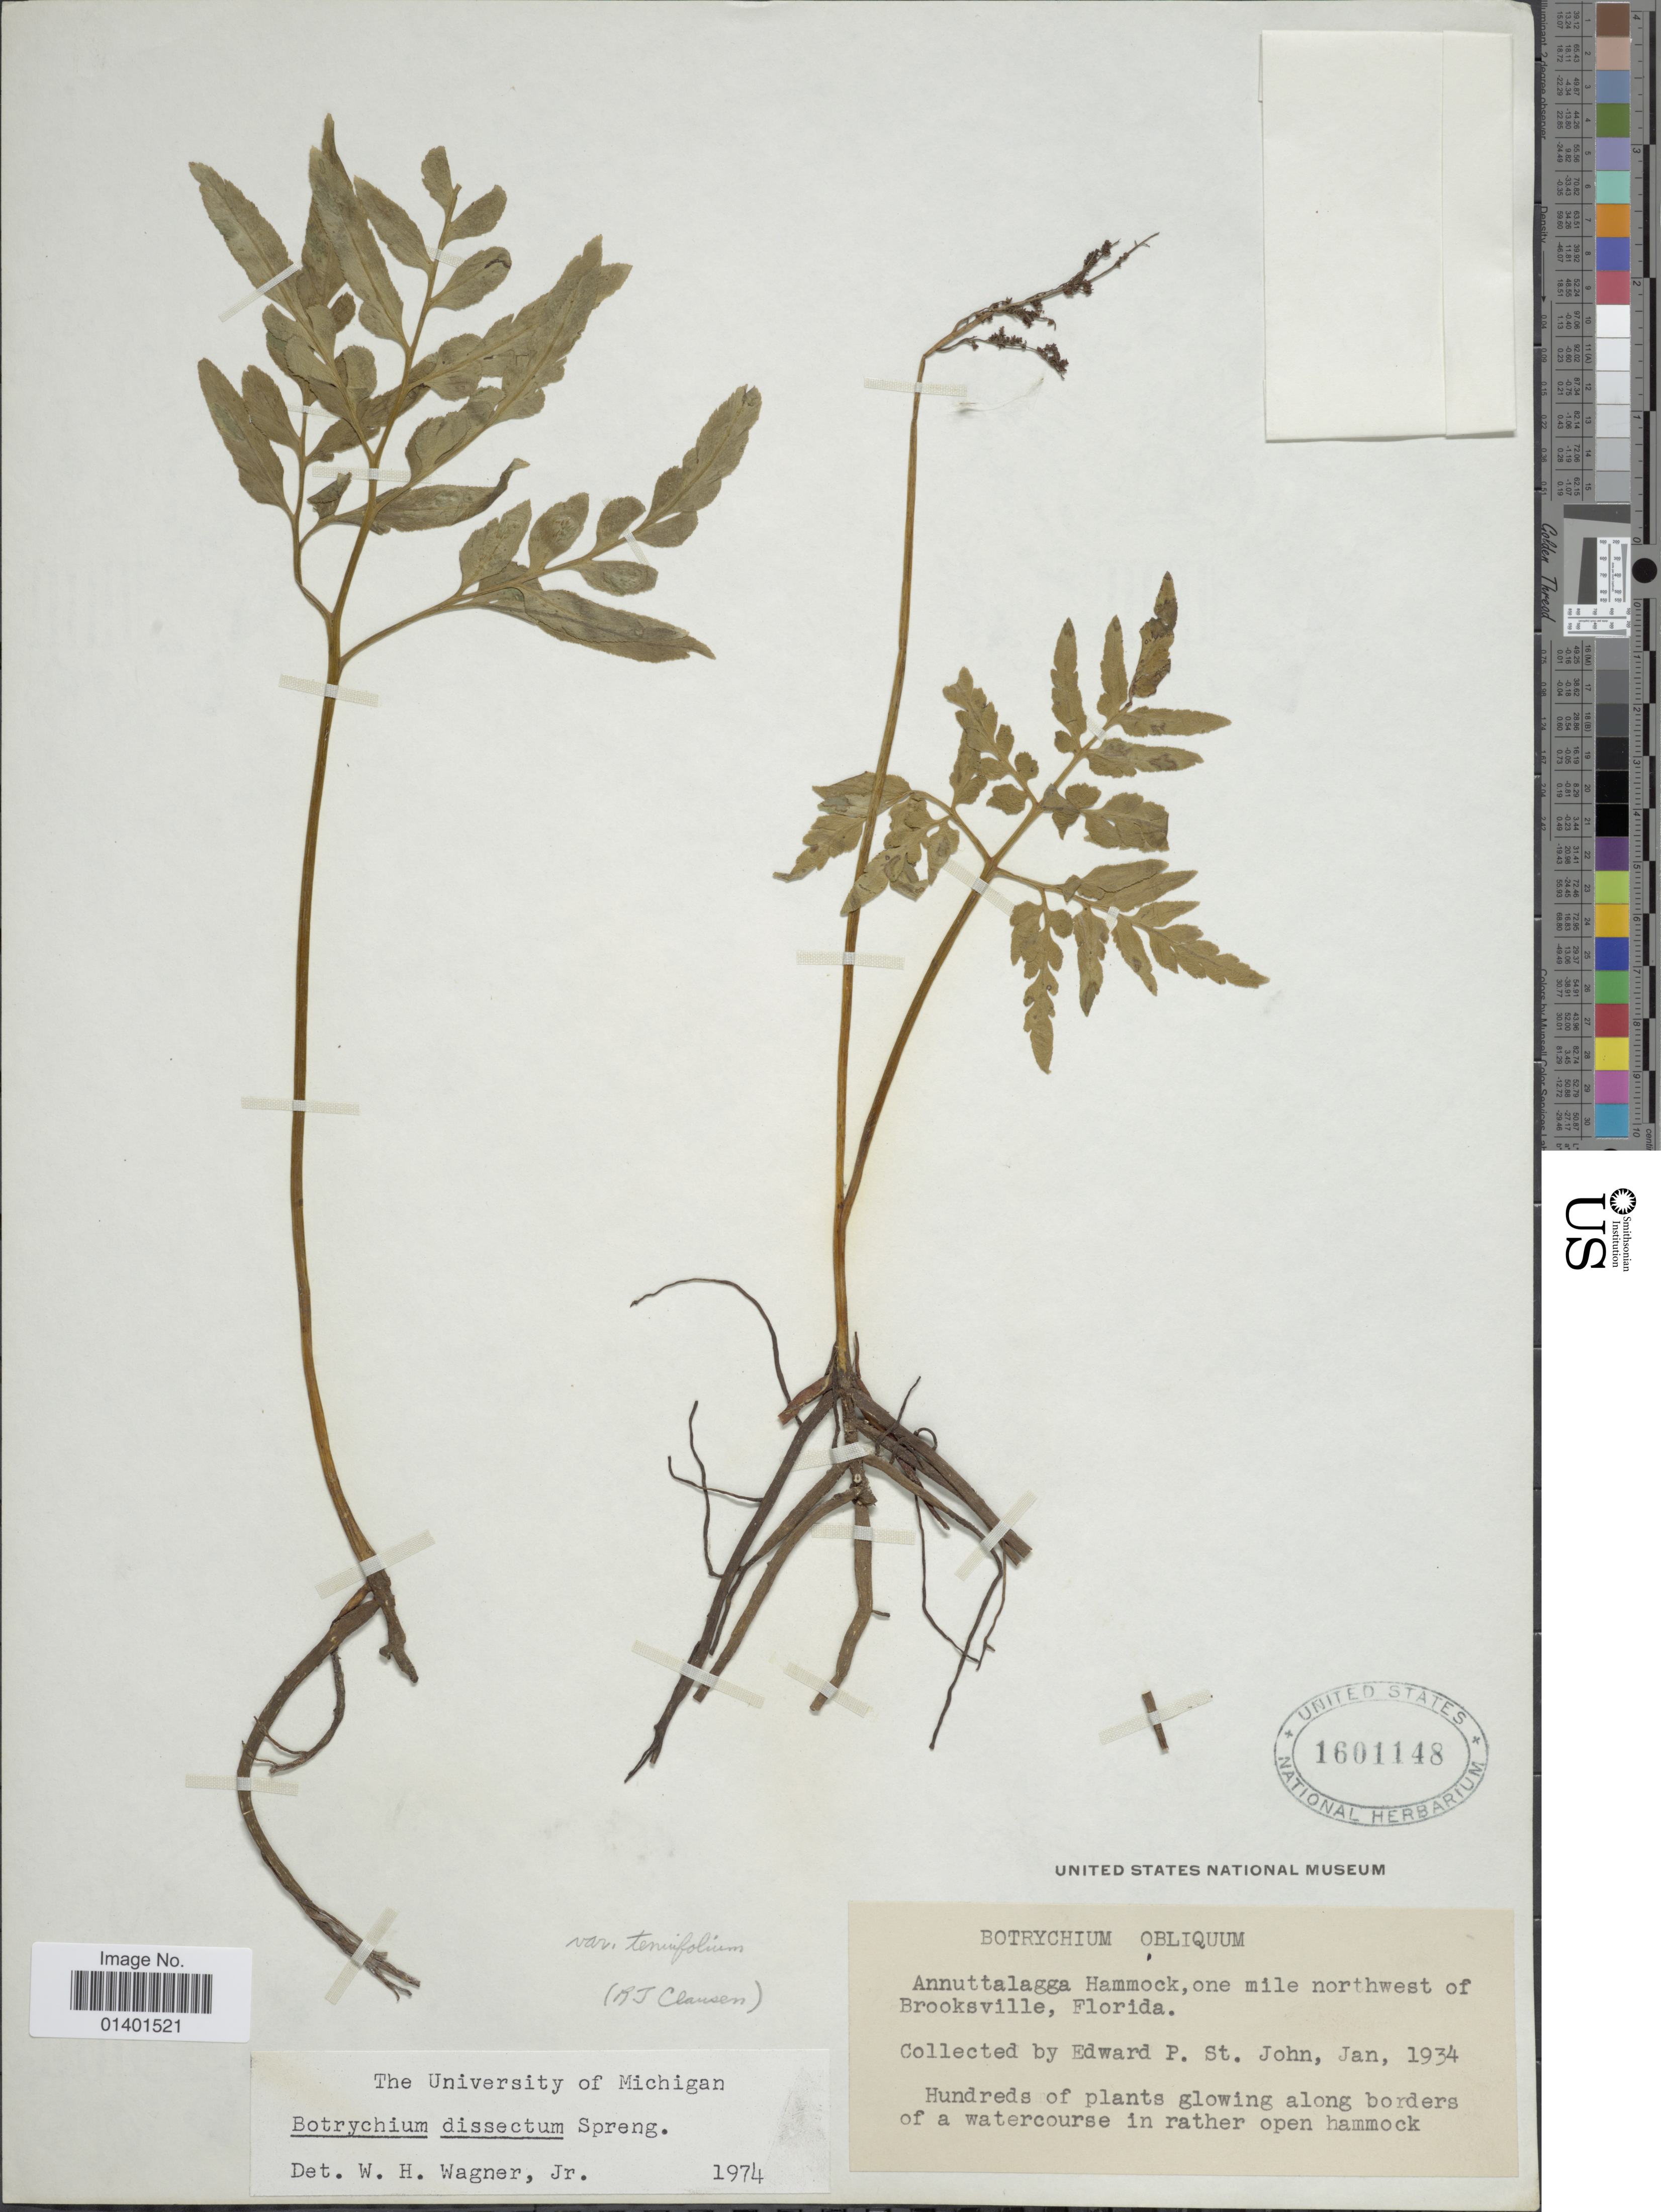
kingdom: Plantae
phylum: Tracheophyta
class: Polypodiopsida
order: Ophioglossales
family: Ophioglossaceae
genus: Botrychium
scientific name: Botrychium biternatum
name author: (Sav.) Underw.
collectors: E. P. St. John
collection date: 1934-01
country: United States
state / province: Florida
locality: Annuttalagga Hammock, One mile northwest of Brooksville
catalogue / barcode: US 1601148